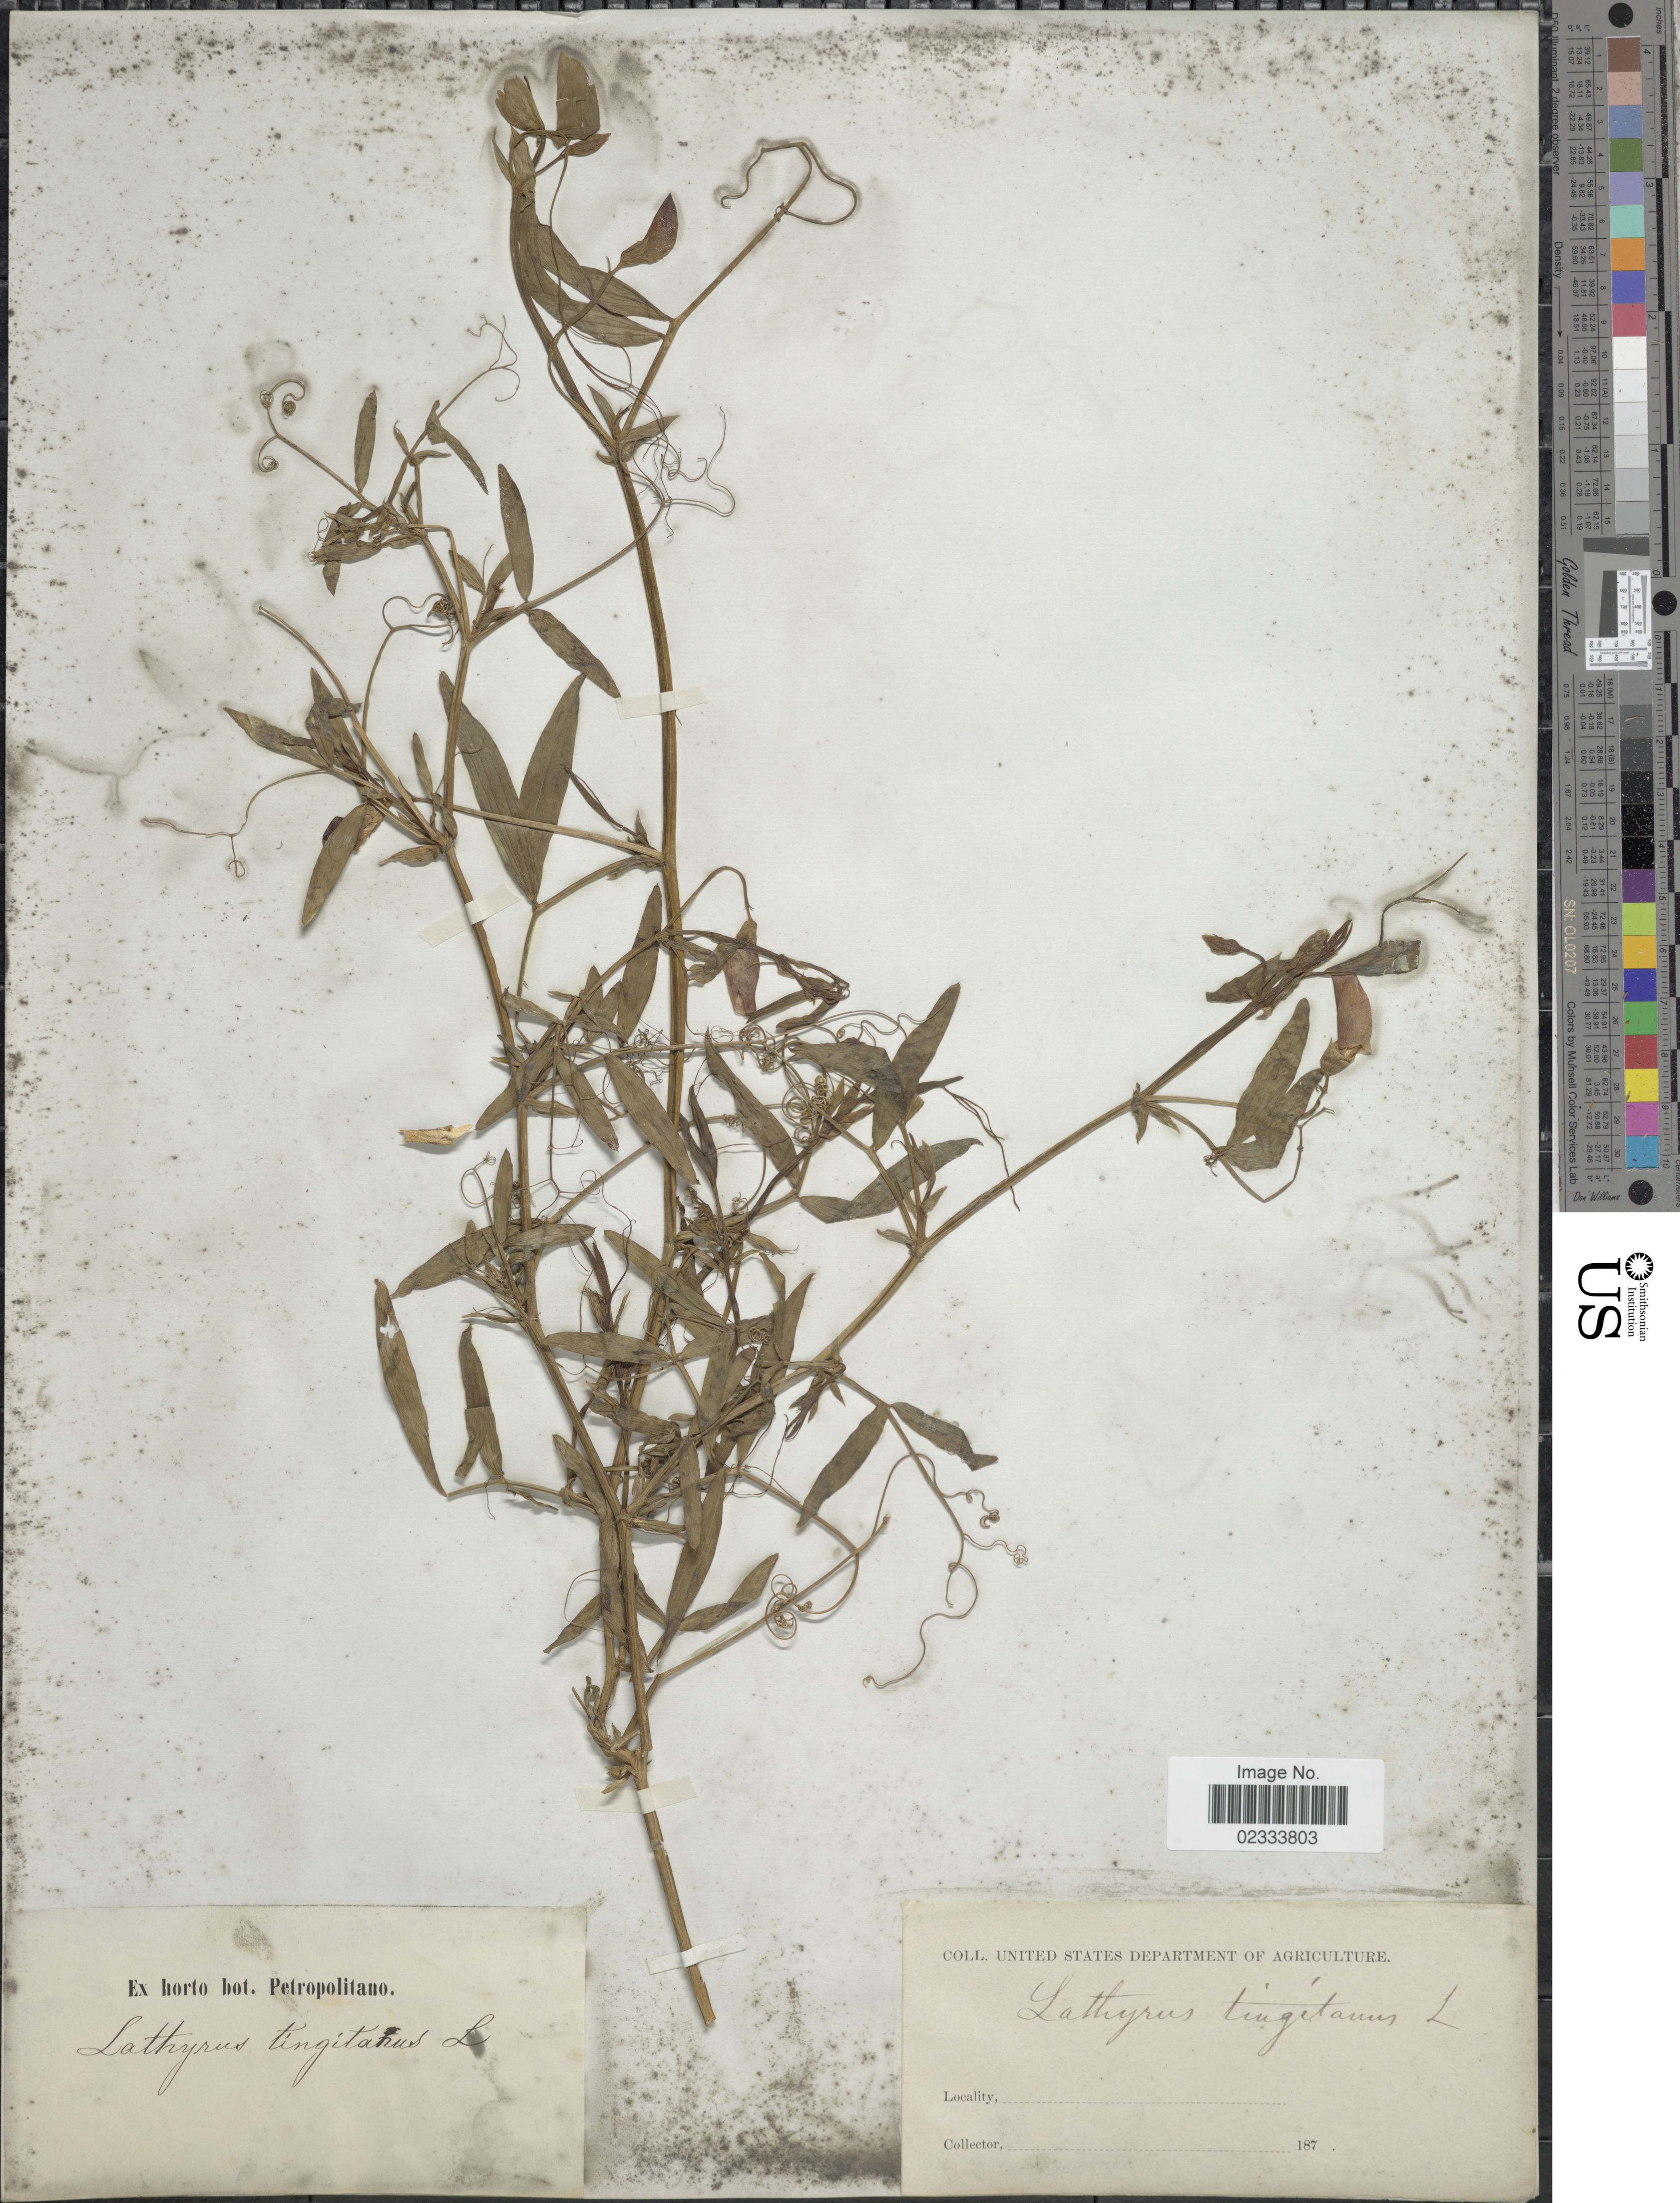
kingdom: Plantae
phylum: Tracheophyta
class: Magnoliopsida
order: Fabales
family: Fabaceae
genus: Lathyrus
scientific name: Lathyrus tingitanus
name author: L.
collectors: ex Horto Bot. Petropolitano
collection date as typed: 187